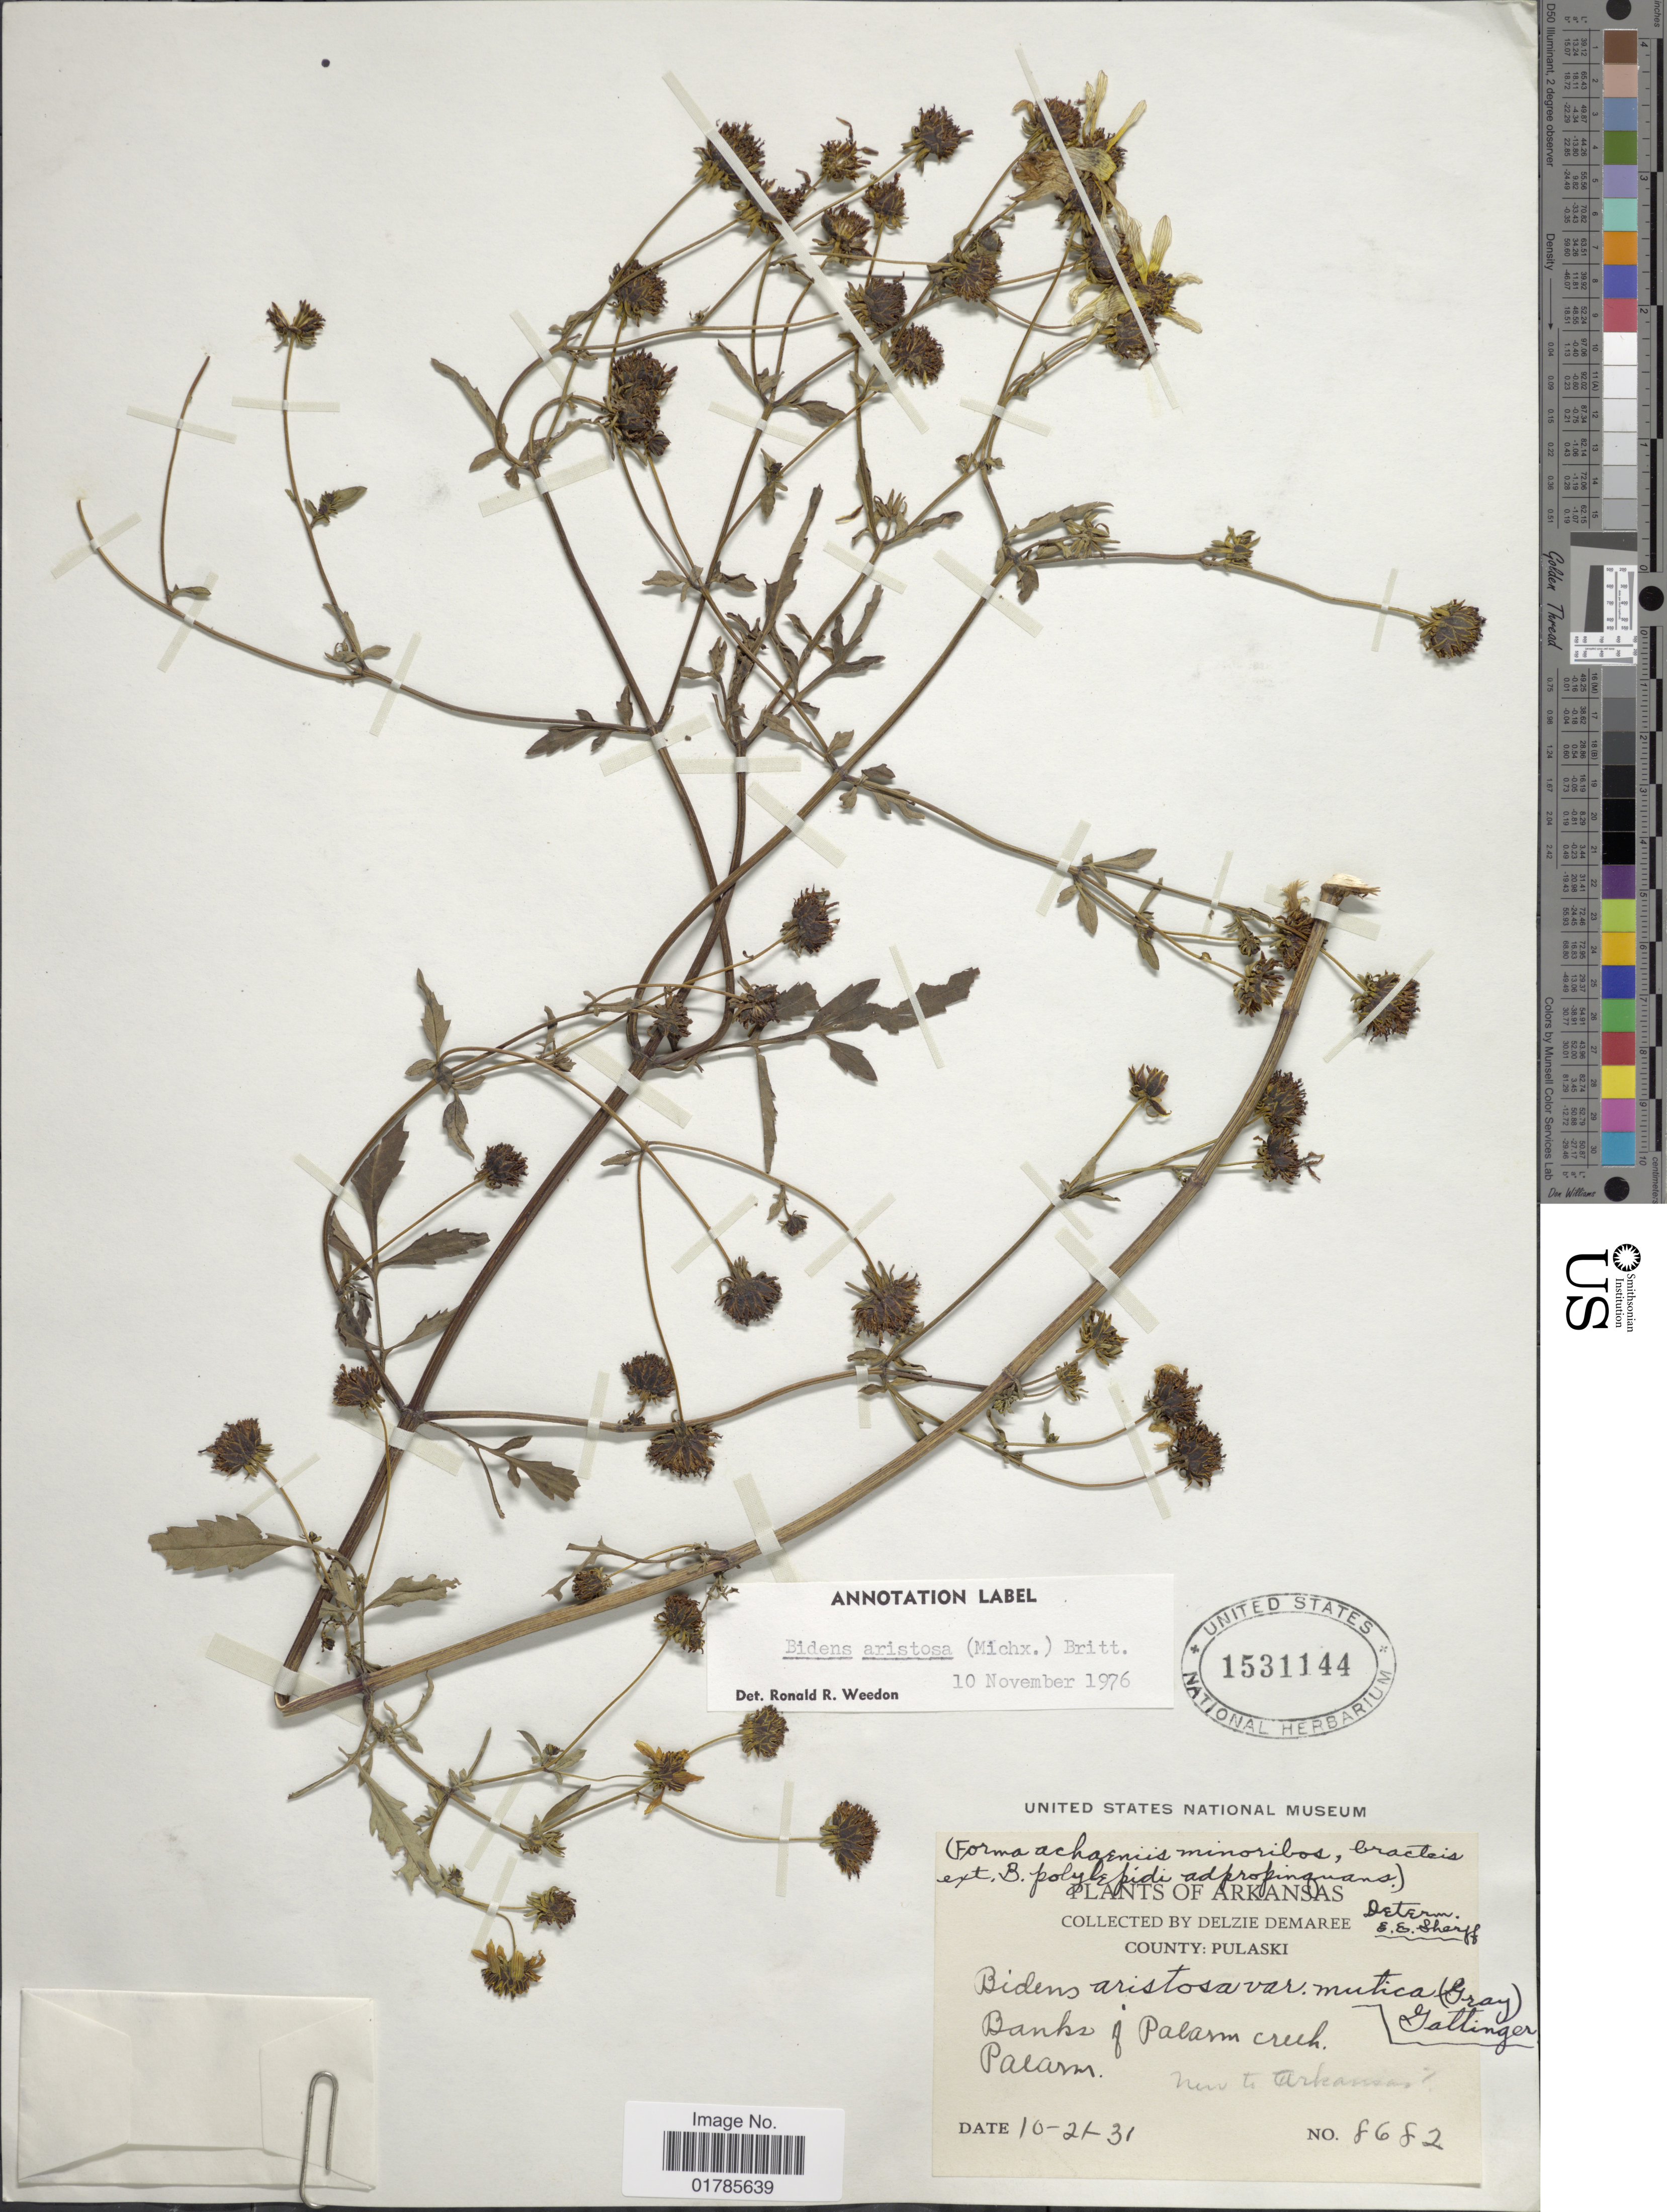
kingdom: Plantae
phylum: Tracheophyta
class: Magnoliopsida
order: Asterales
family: Asteraceae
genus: Bidens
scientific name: Bidens aristosa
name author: (Michx.) Britton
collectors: D. Demaree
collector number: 8682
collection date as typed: Transcribed d/m/y: 21/10/31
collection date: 1931-10-21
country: United States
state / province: Arkansas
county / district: Pulaski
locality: County: Pulaski, Banks of Palarm creek. Palarm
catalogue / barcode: US 1531144